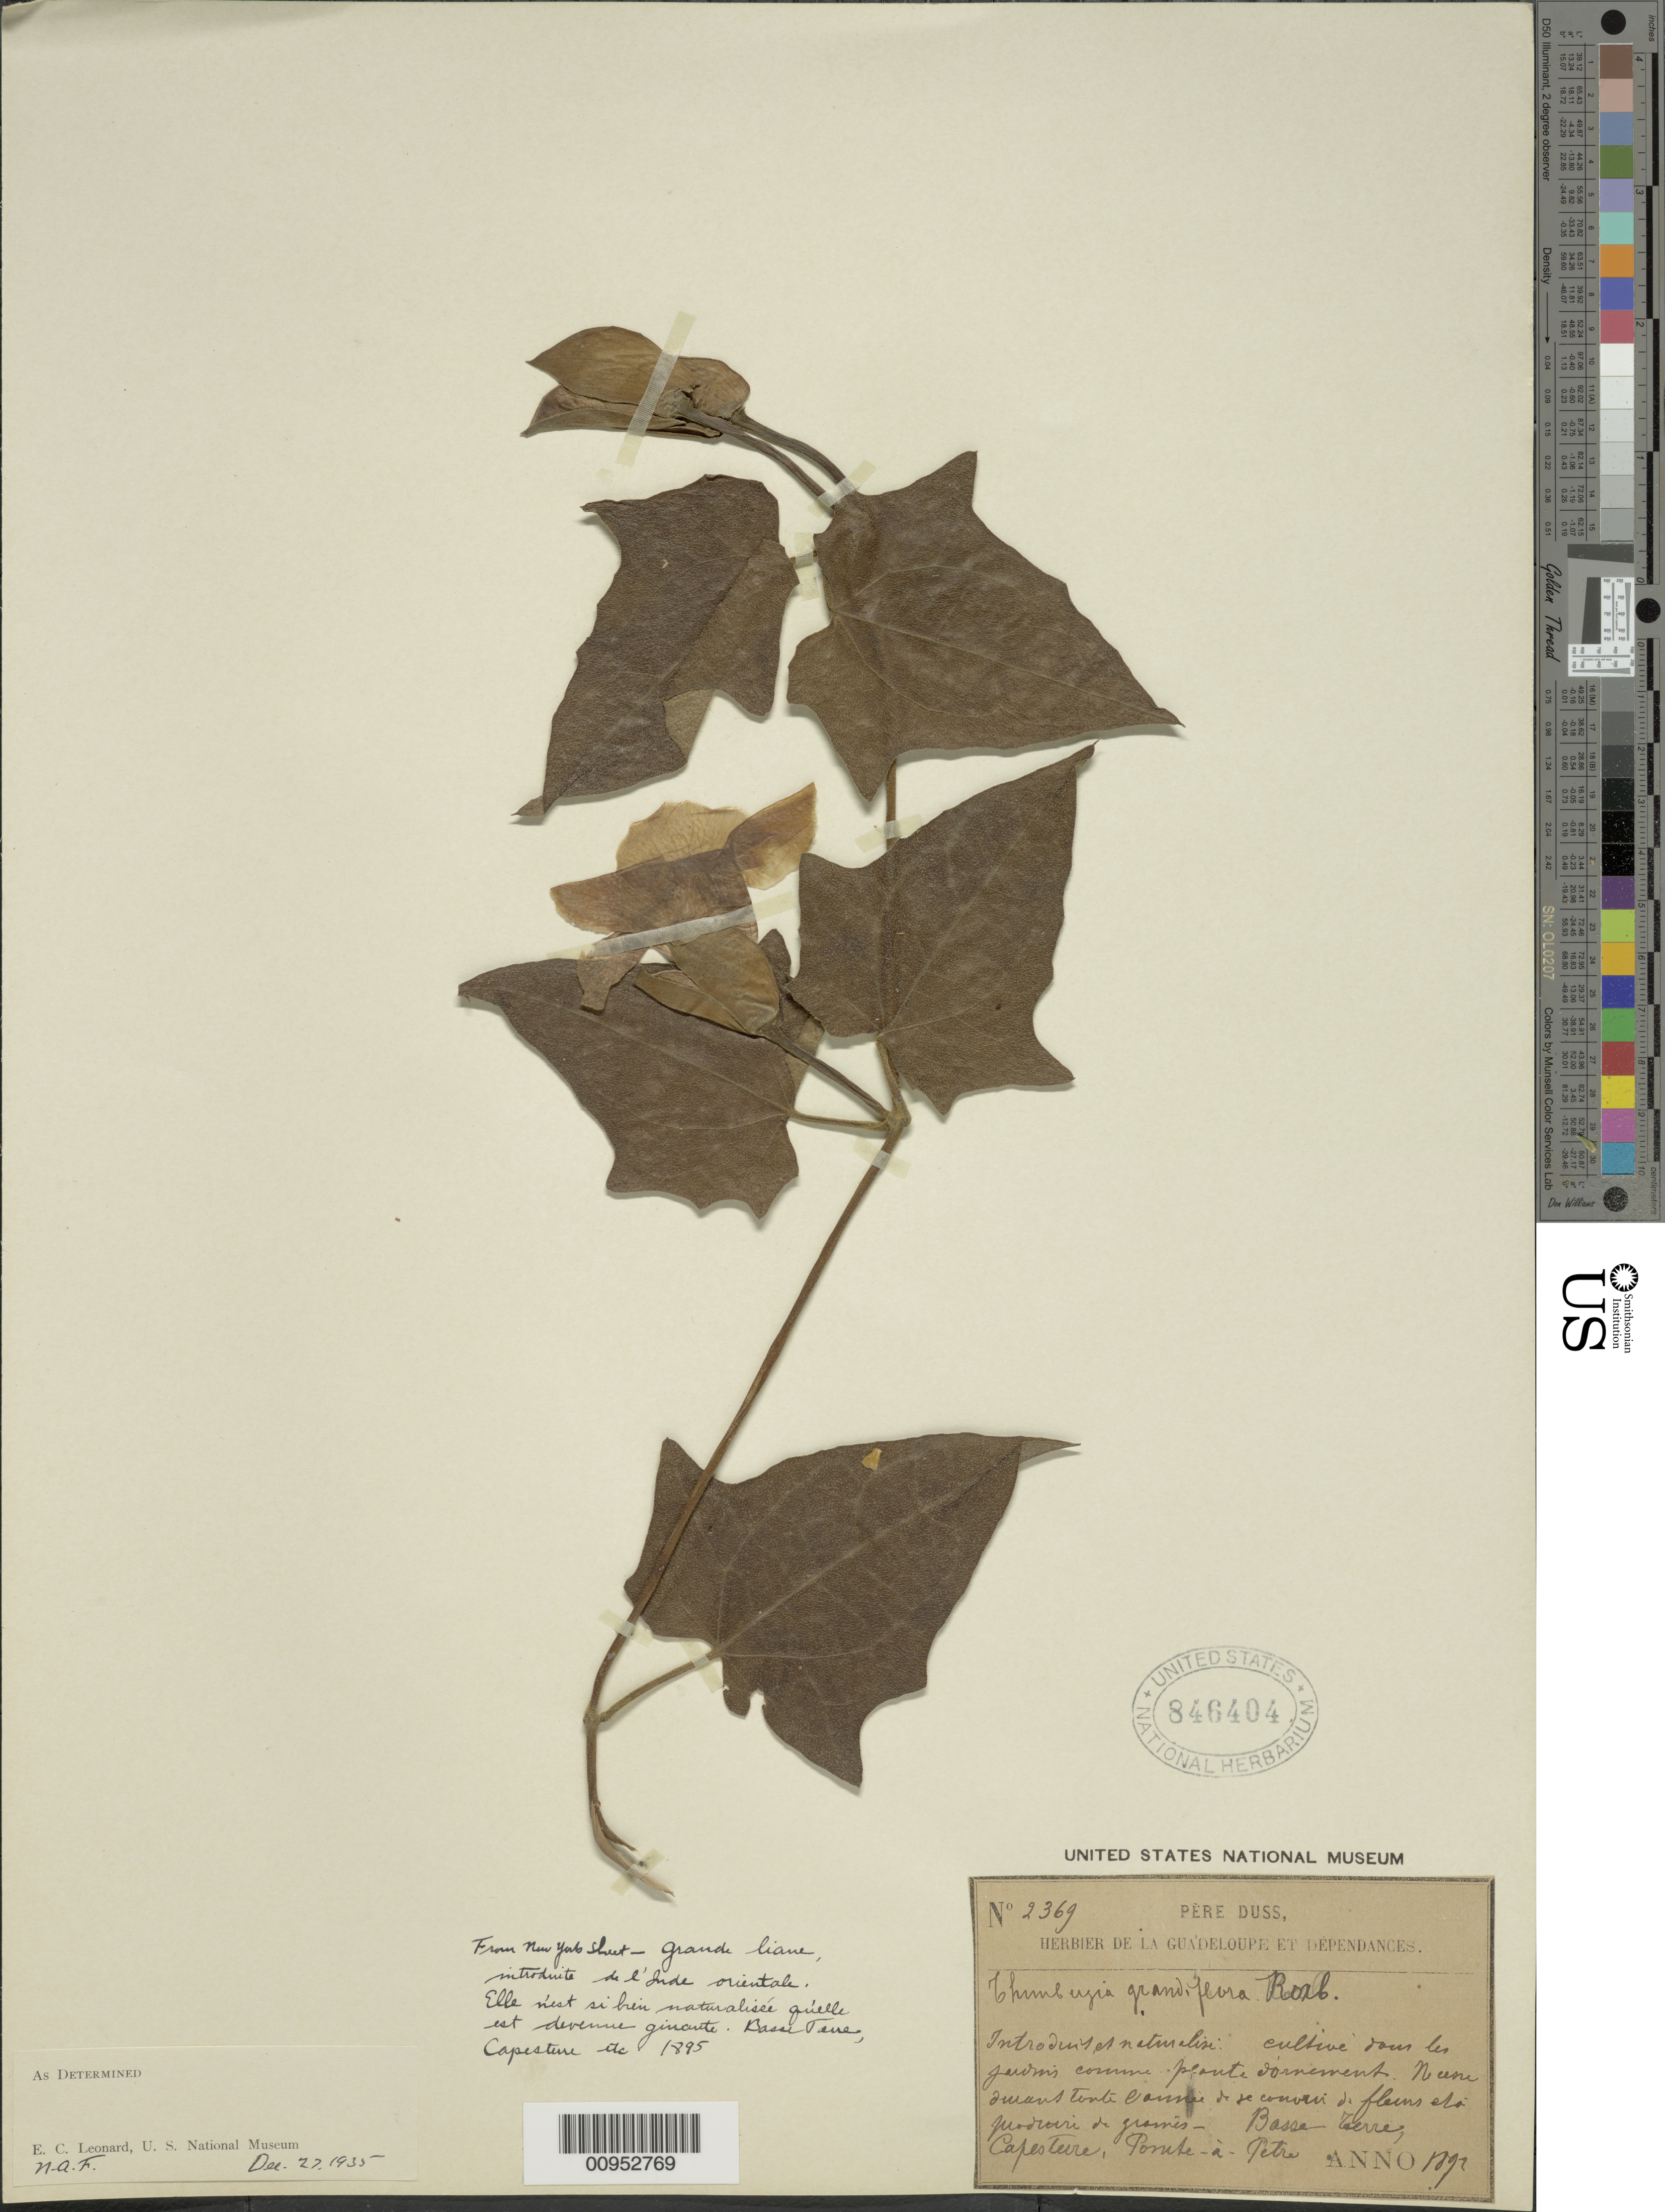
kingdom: Plantae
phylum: Tracheophyta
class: Magnoliopsida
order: Lamiales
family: Acanthaceae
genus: Thunbergia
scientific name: Thunbergia grandiflora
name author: Roxb.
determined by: Leonard, Emery C., (US)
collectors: Père Duss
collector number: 2369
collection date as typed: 1892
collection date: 1892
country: Guadeloupe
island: Basse Terre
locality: Basse terre, Capesture, Pointe-a-Petra [?]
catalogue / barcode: US 846404